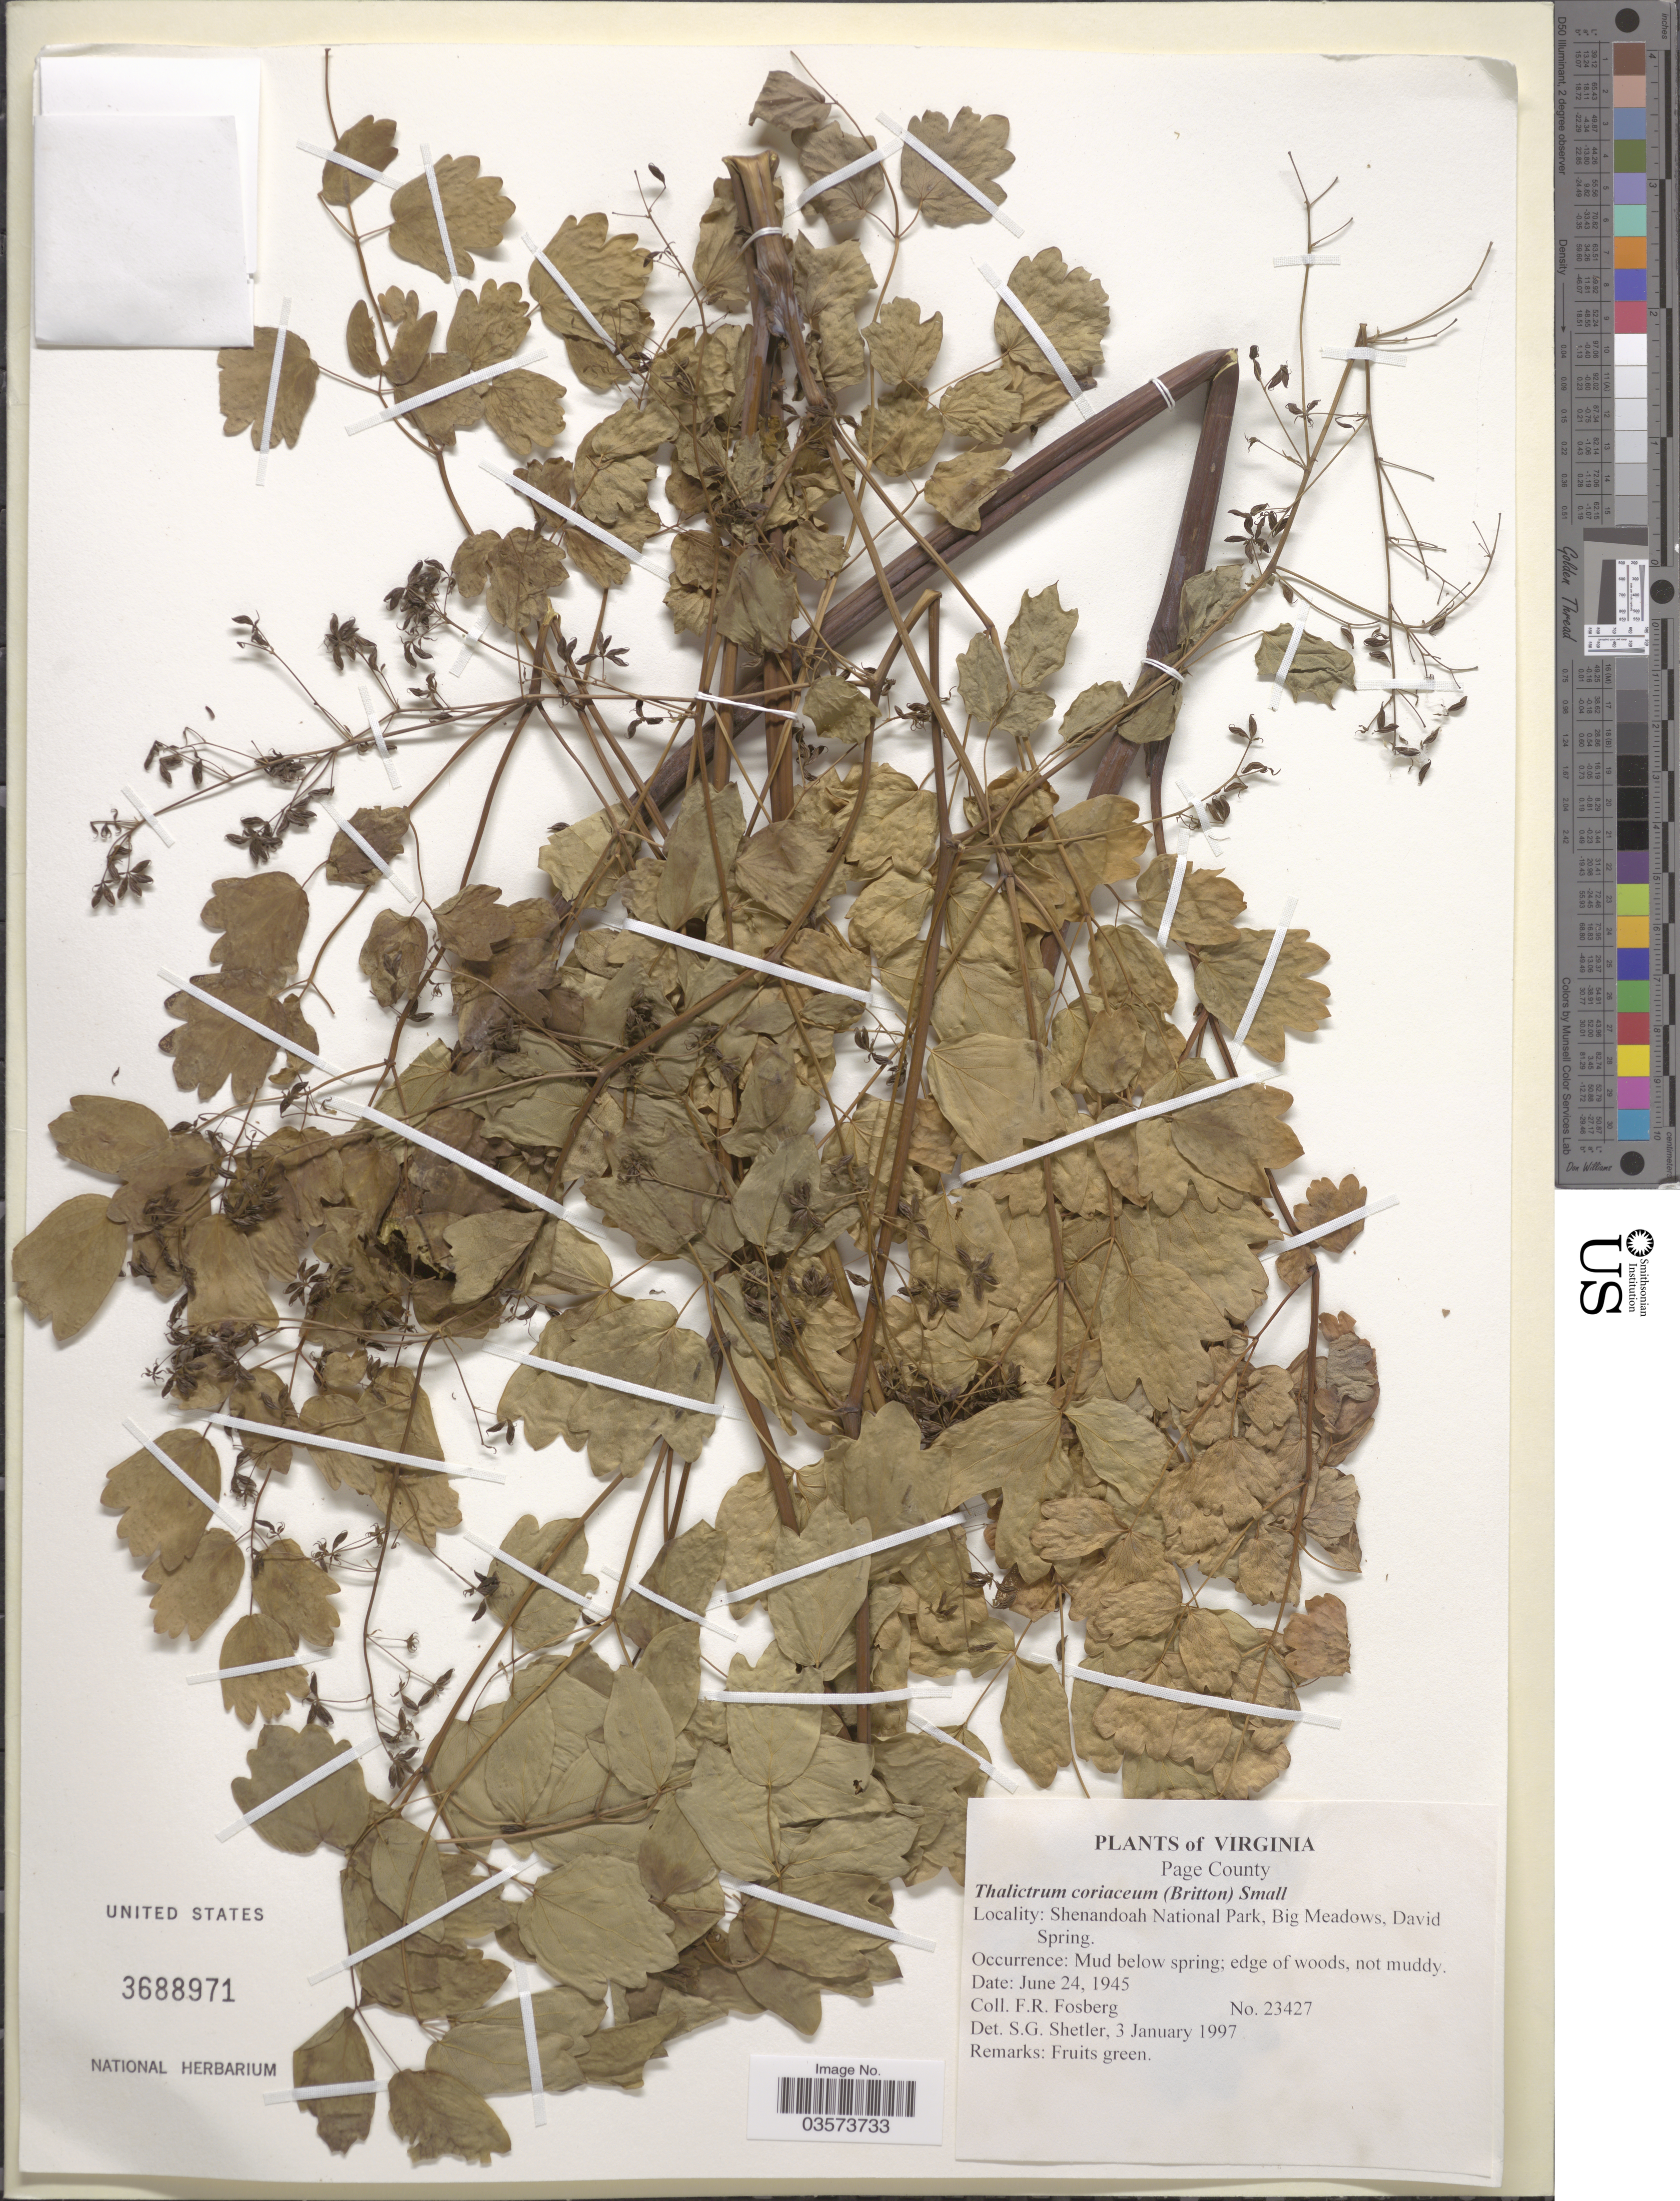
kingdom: Plantae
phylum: Tracheophyta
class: Magnoliopsida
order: Ranunculales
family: Ranunculaceae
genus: Thalictrum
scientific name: Thalictrum coriaceum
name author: (Britton) Small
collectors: F. R. Fosberg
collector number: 23427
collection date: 1945-06-24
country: United States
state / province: Virginia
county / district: Page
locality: Shenandoah National Park, Big Meadows, David Spring.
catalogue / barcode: US 3688971